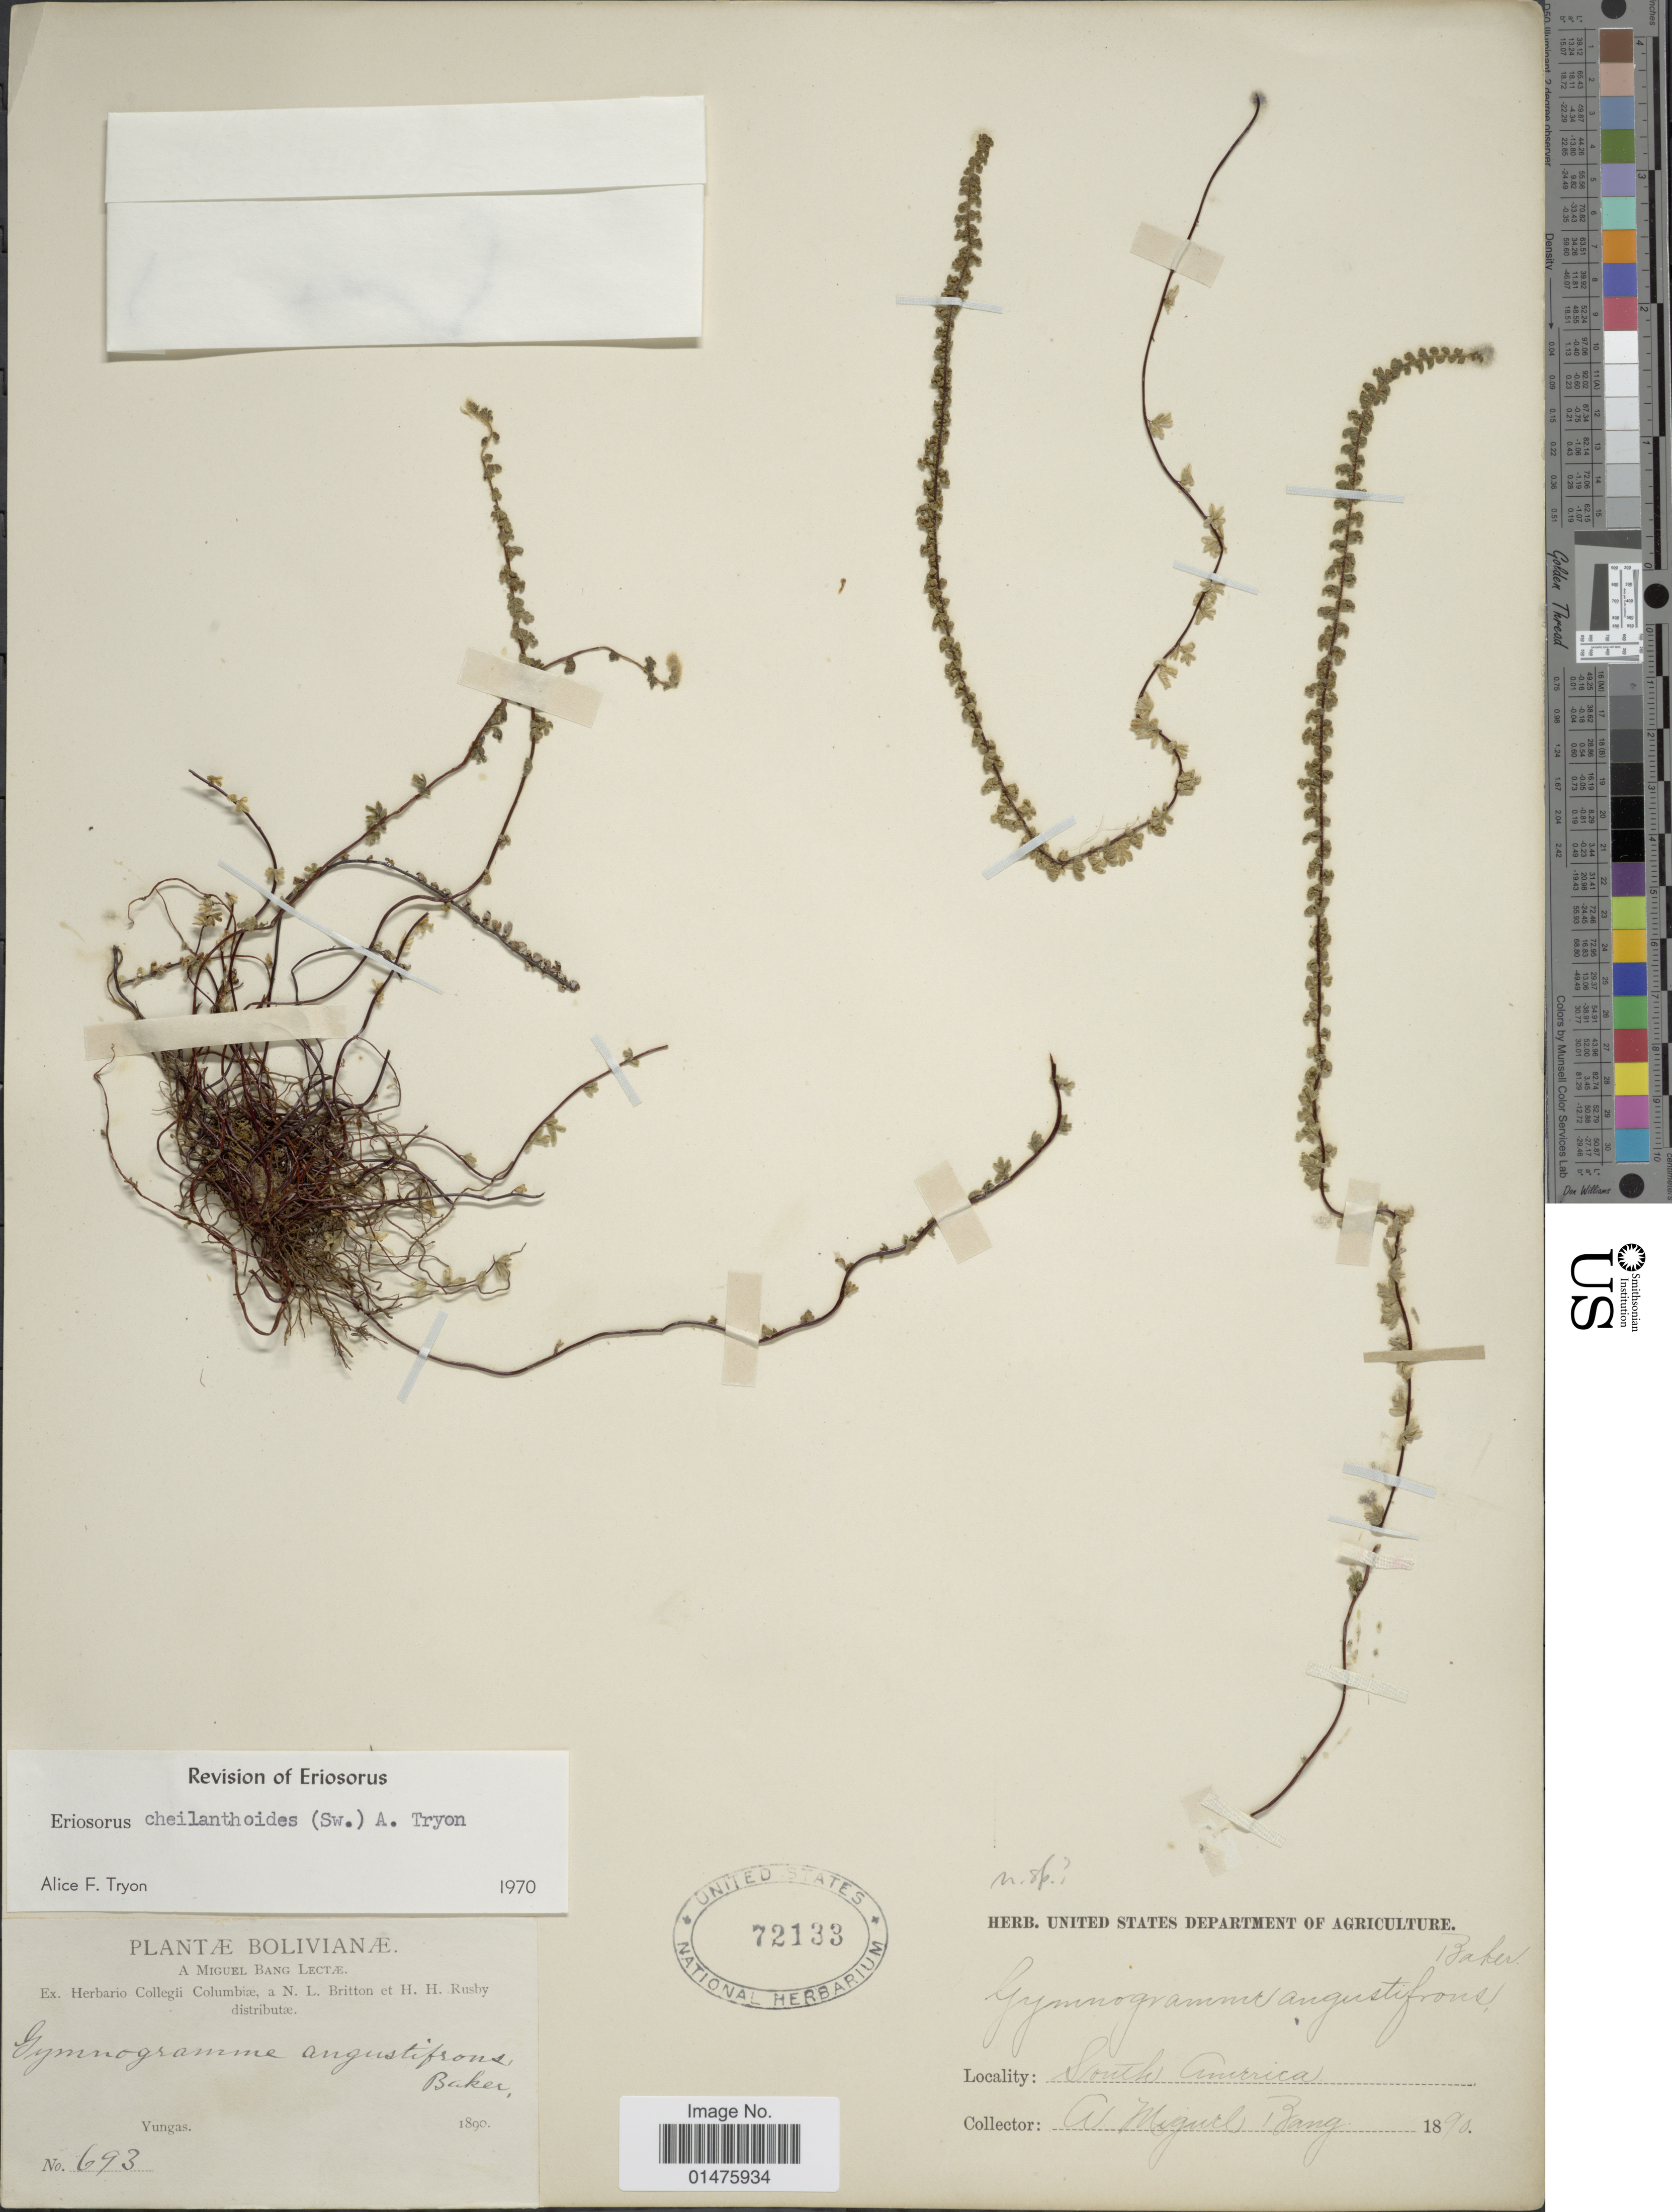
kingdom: Plantae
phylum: Tracheophyta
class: Polypodiopsida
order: Polypodiales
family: Pteridaceae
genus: Jamesonia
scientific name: Jamesonia cheilanthoides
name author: (Sw.) Christenh.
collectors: M. Bang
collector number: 693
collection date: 1890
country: Bolivia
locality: Yungas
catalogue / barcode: US 72133